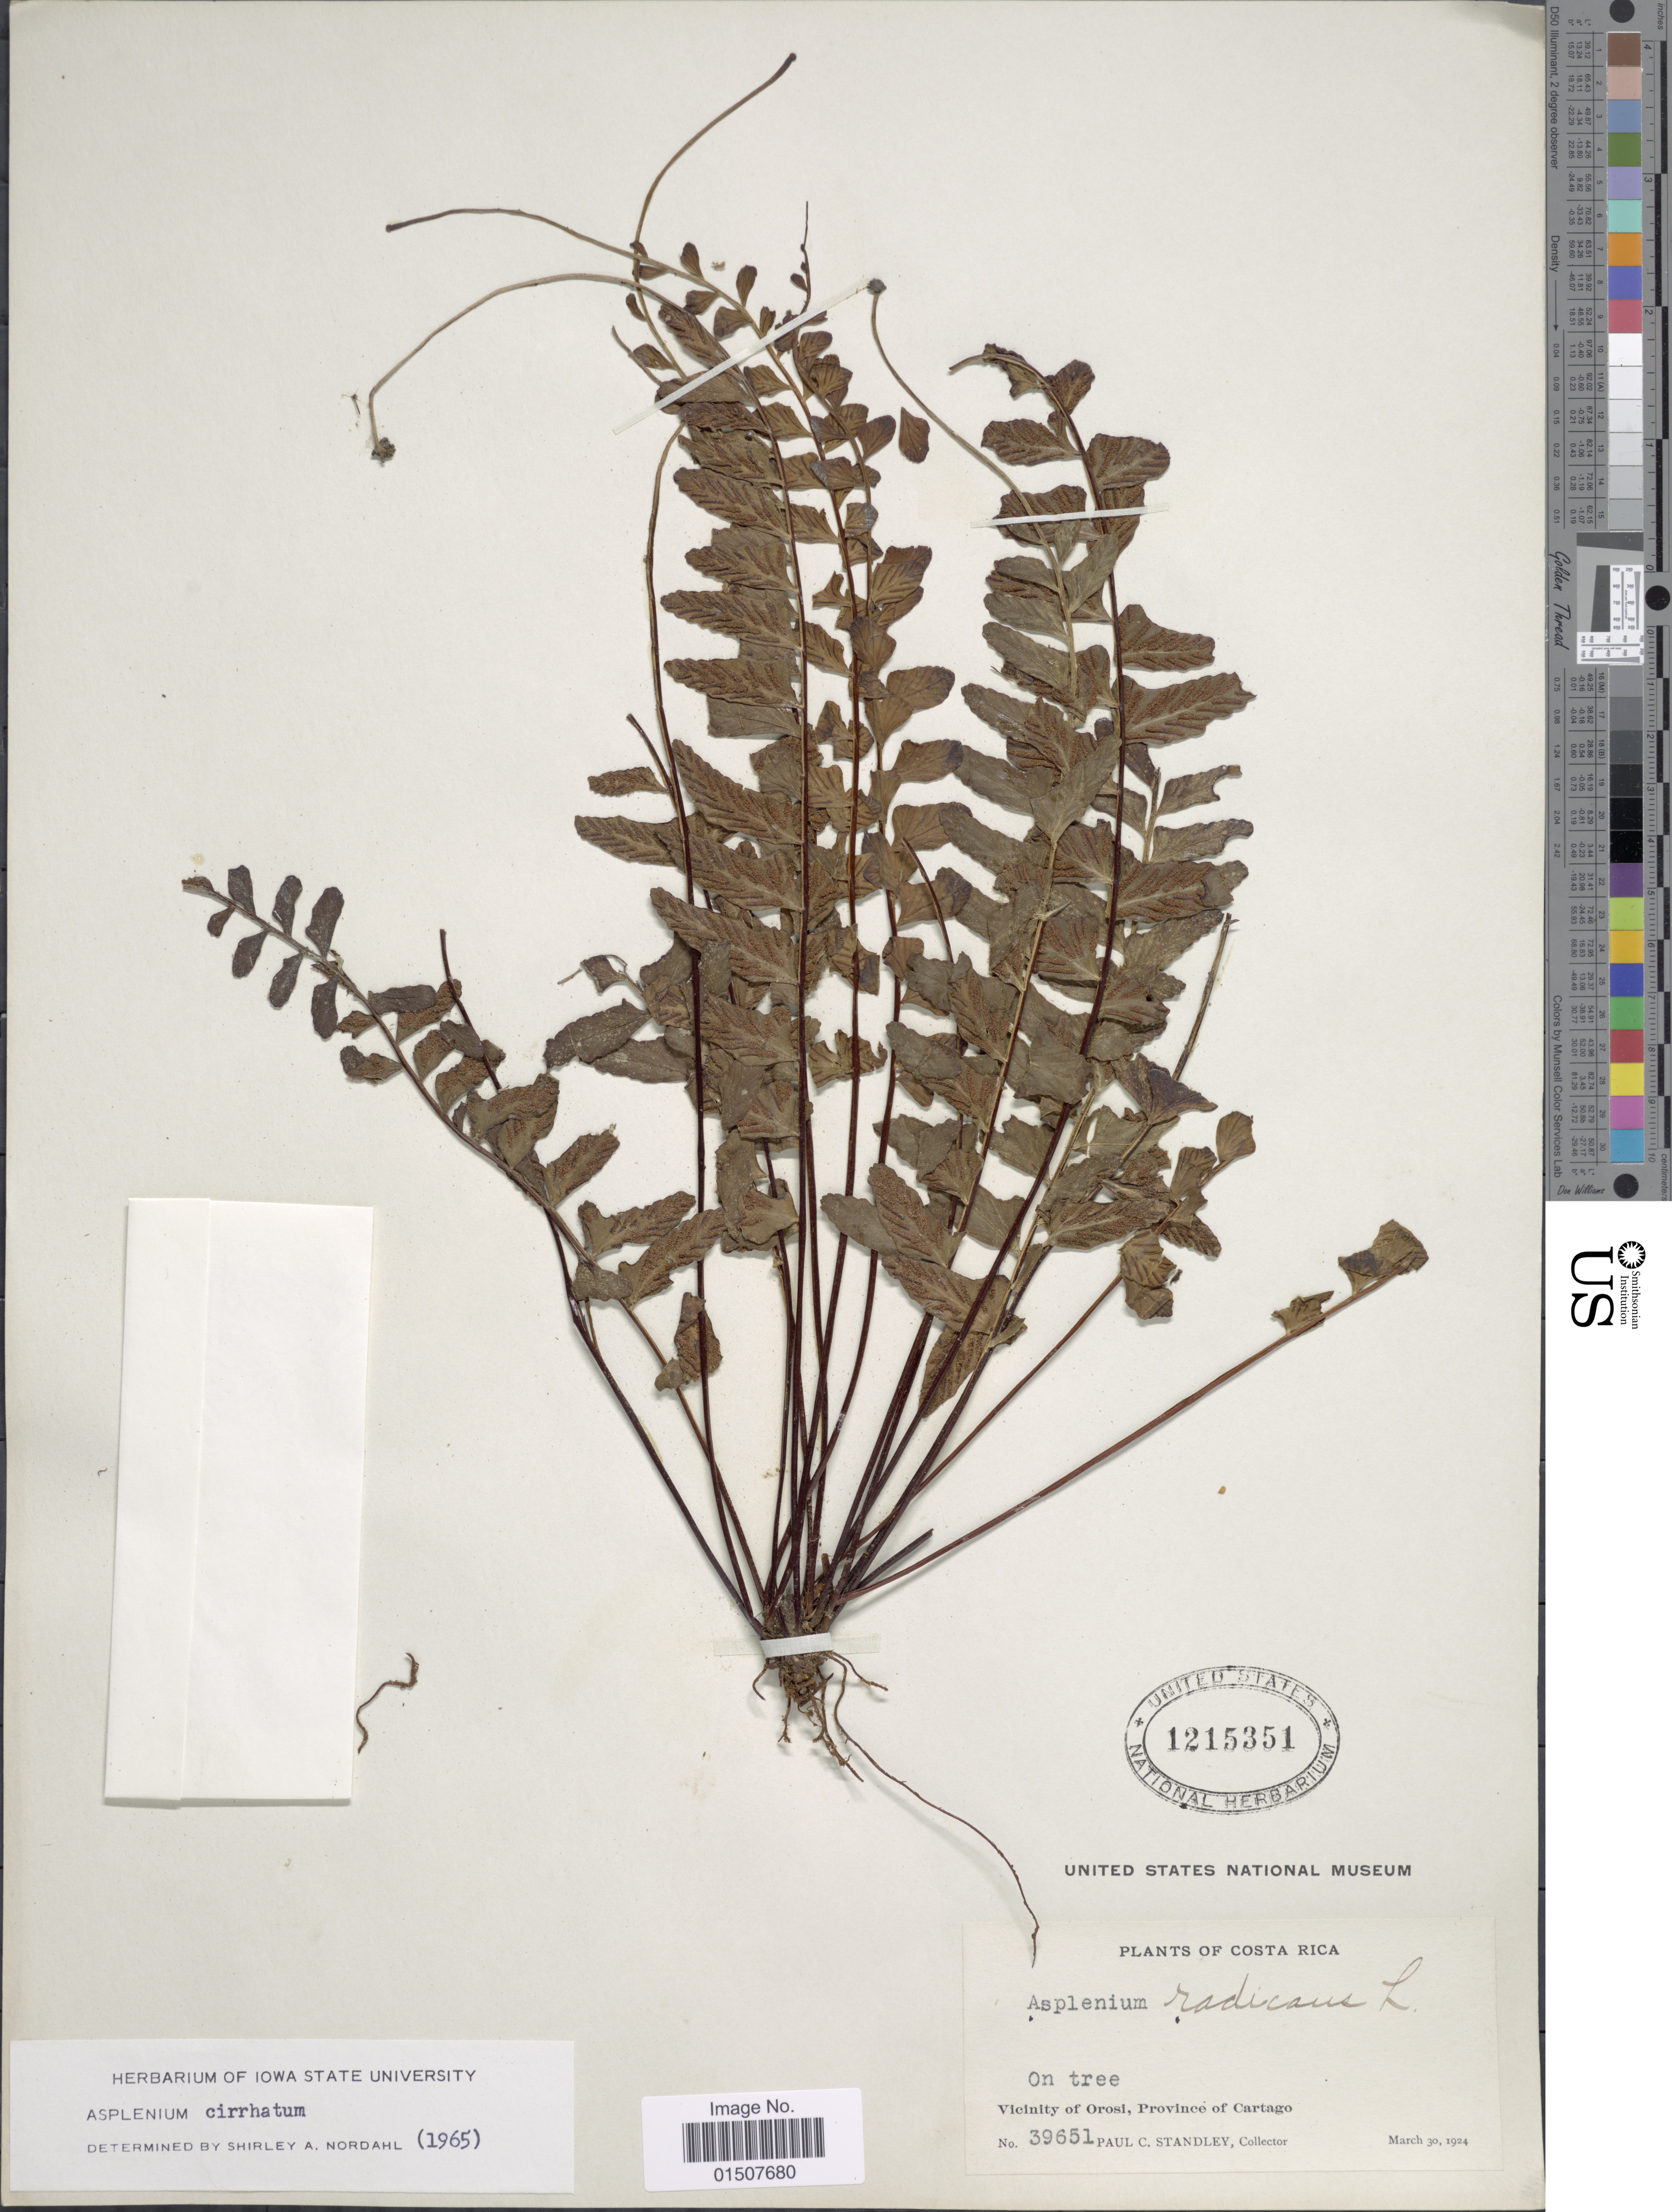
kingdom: Plantae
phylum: Tracheophyta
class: Polypodiopsida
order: Polypodiales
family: Aspleniaceae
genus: Asplenium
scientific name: Asplenium radicans var. cirrhatum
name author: (Rich. ex Willd.) Rosenst.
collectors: P. C. Standley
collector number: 39651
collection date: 1924-03-30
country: Costa Rica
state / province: Cartago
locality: Vicinity of Orosi, Province of Cartago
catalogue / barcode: US 1215351